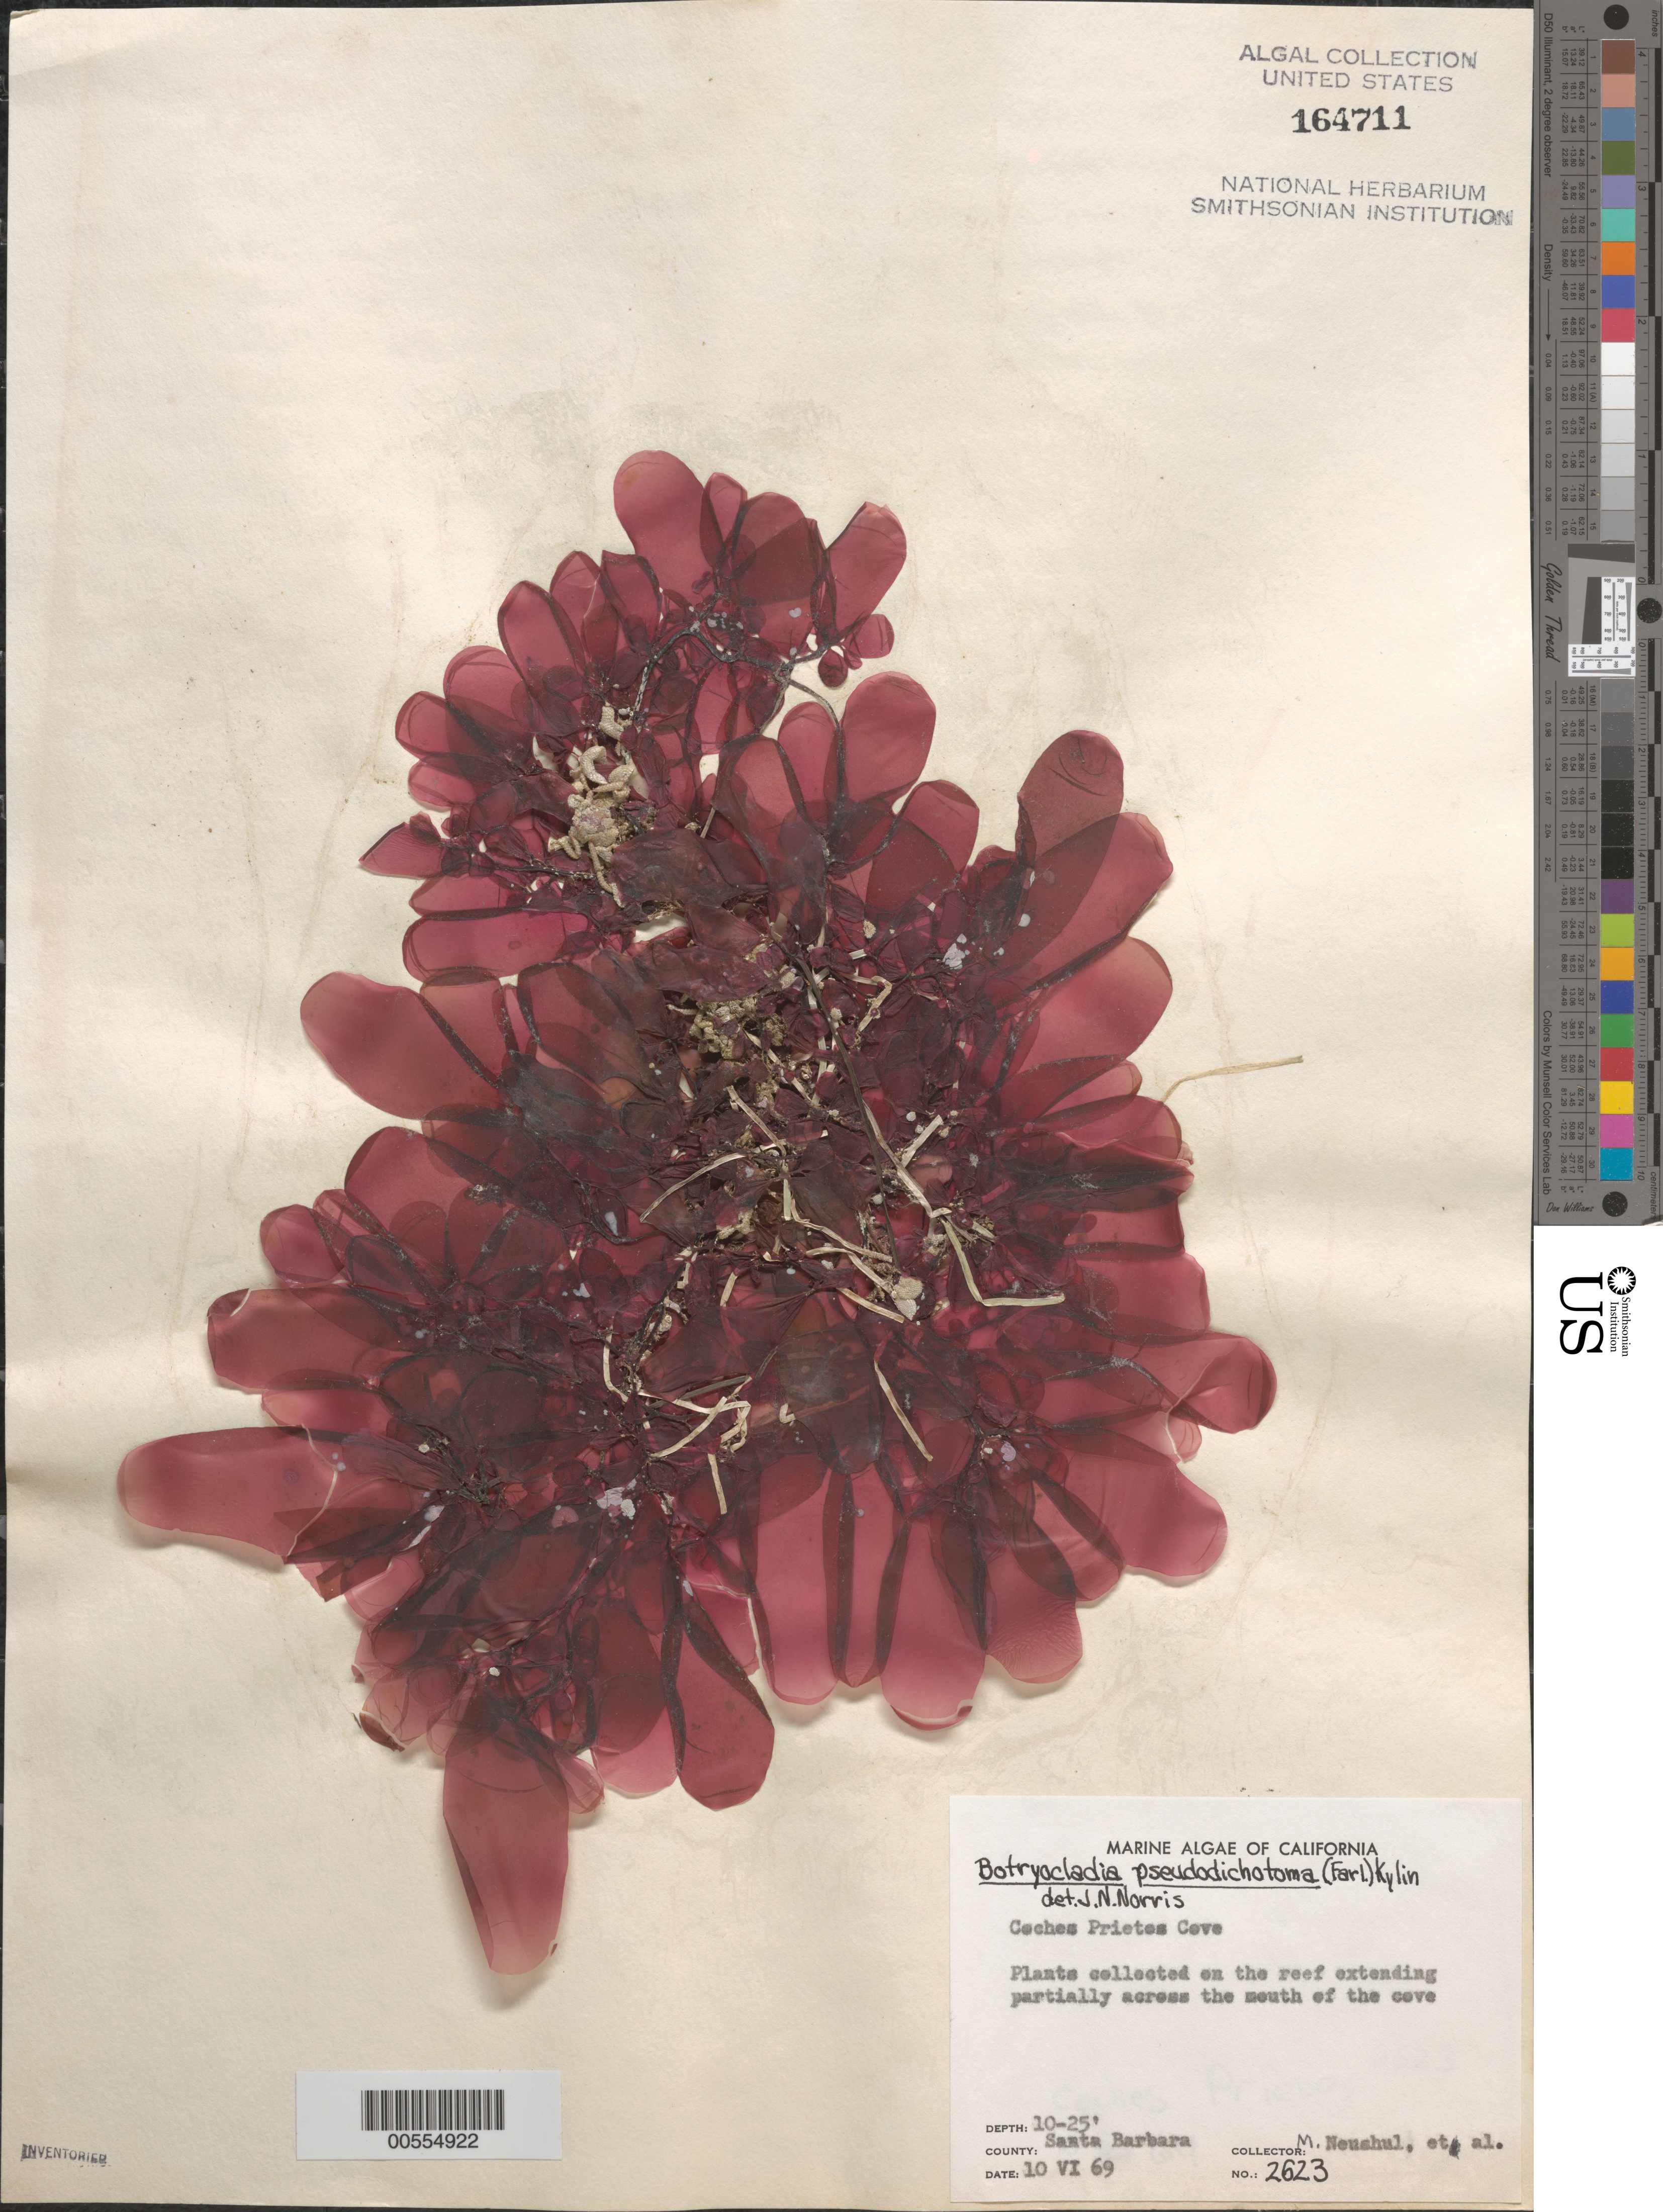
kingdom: Plantae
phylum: Rhodophyta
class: Florideophyceae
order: Rhodymeniales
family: Rhodymeniaceae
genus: Botryocladia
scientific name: Botryocladia pseudodichotoma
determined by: Norris, James N.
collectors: M. Neushul, A. Charters, M. Foster & D. C. Barilotti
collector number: Neushul 2623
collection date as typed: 10 Jun 1969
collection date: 1969-06-10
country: United States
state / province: California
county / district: Santa Barbara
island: Santa Cruz Island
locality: Coches Prietos Cove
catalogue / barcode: US 164711